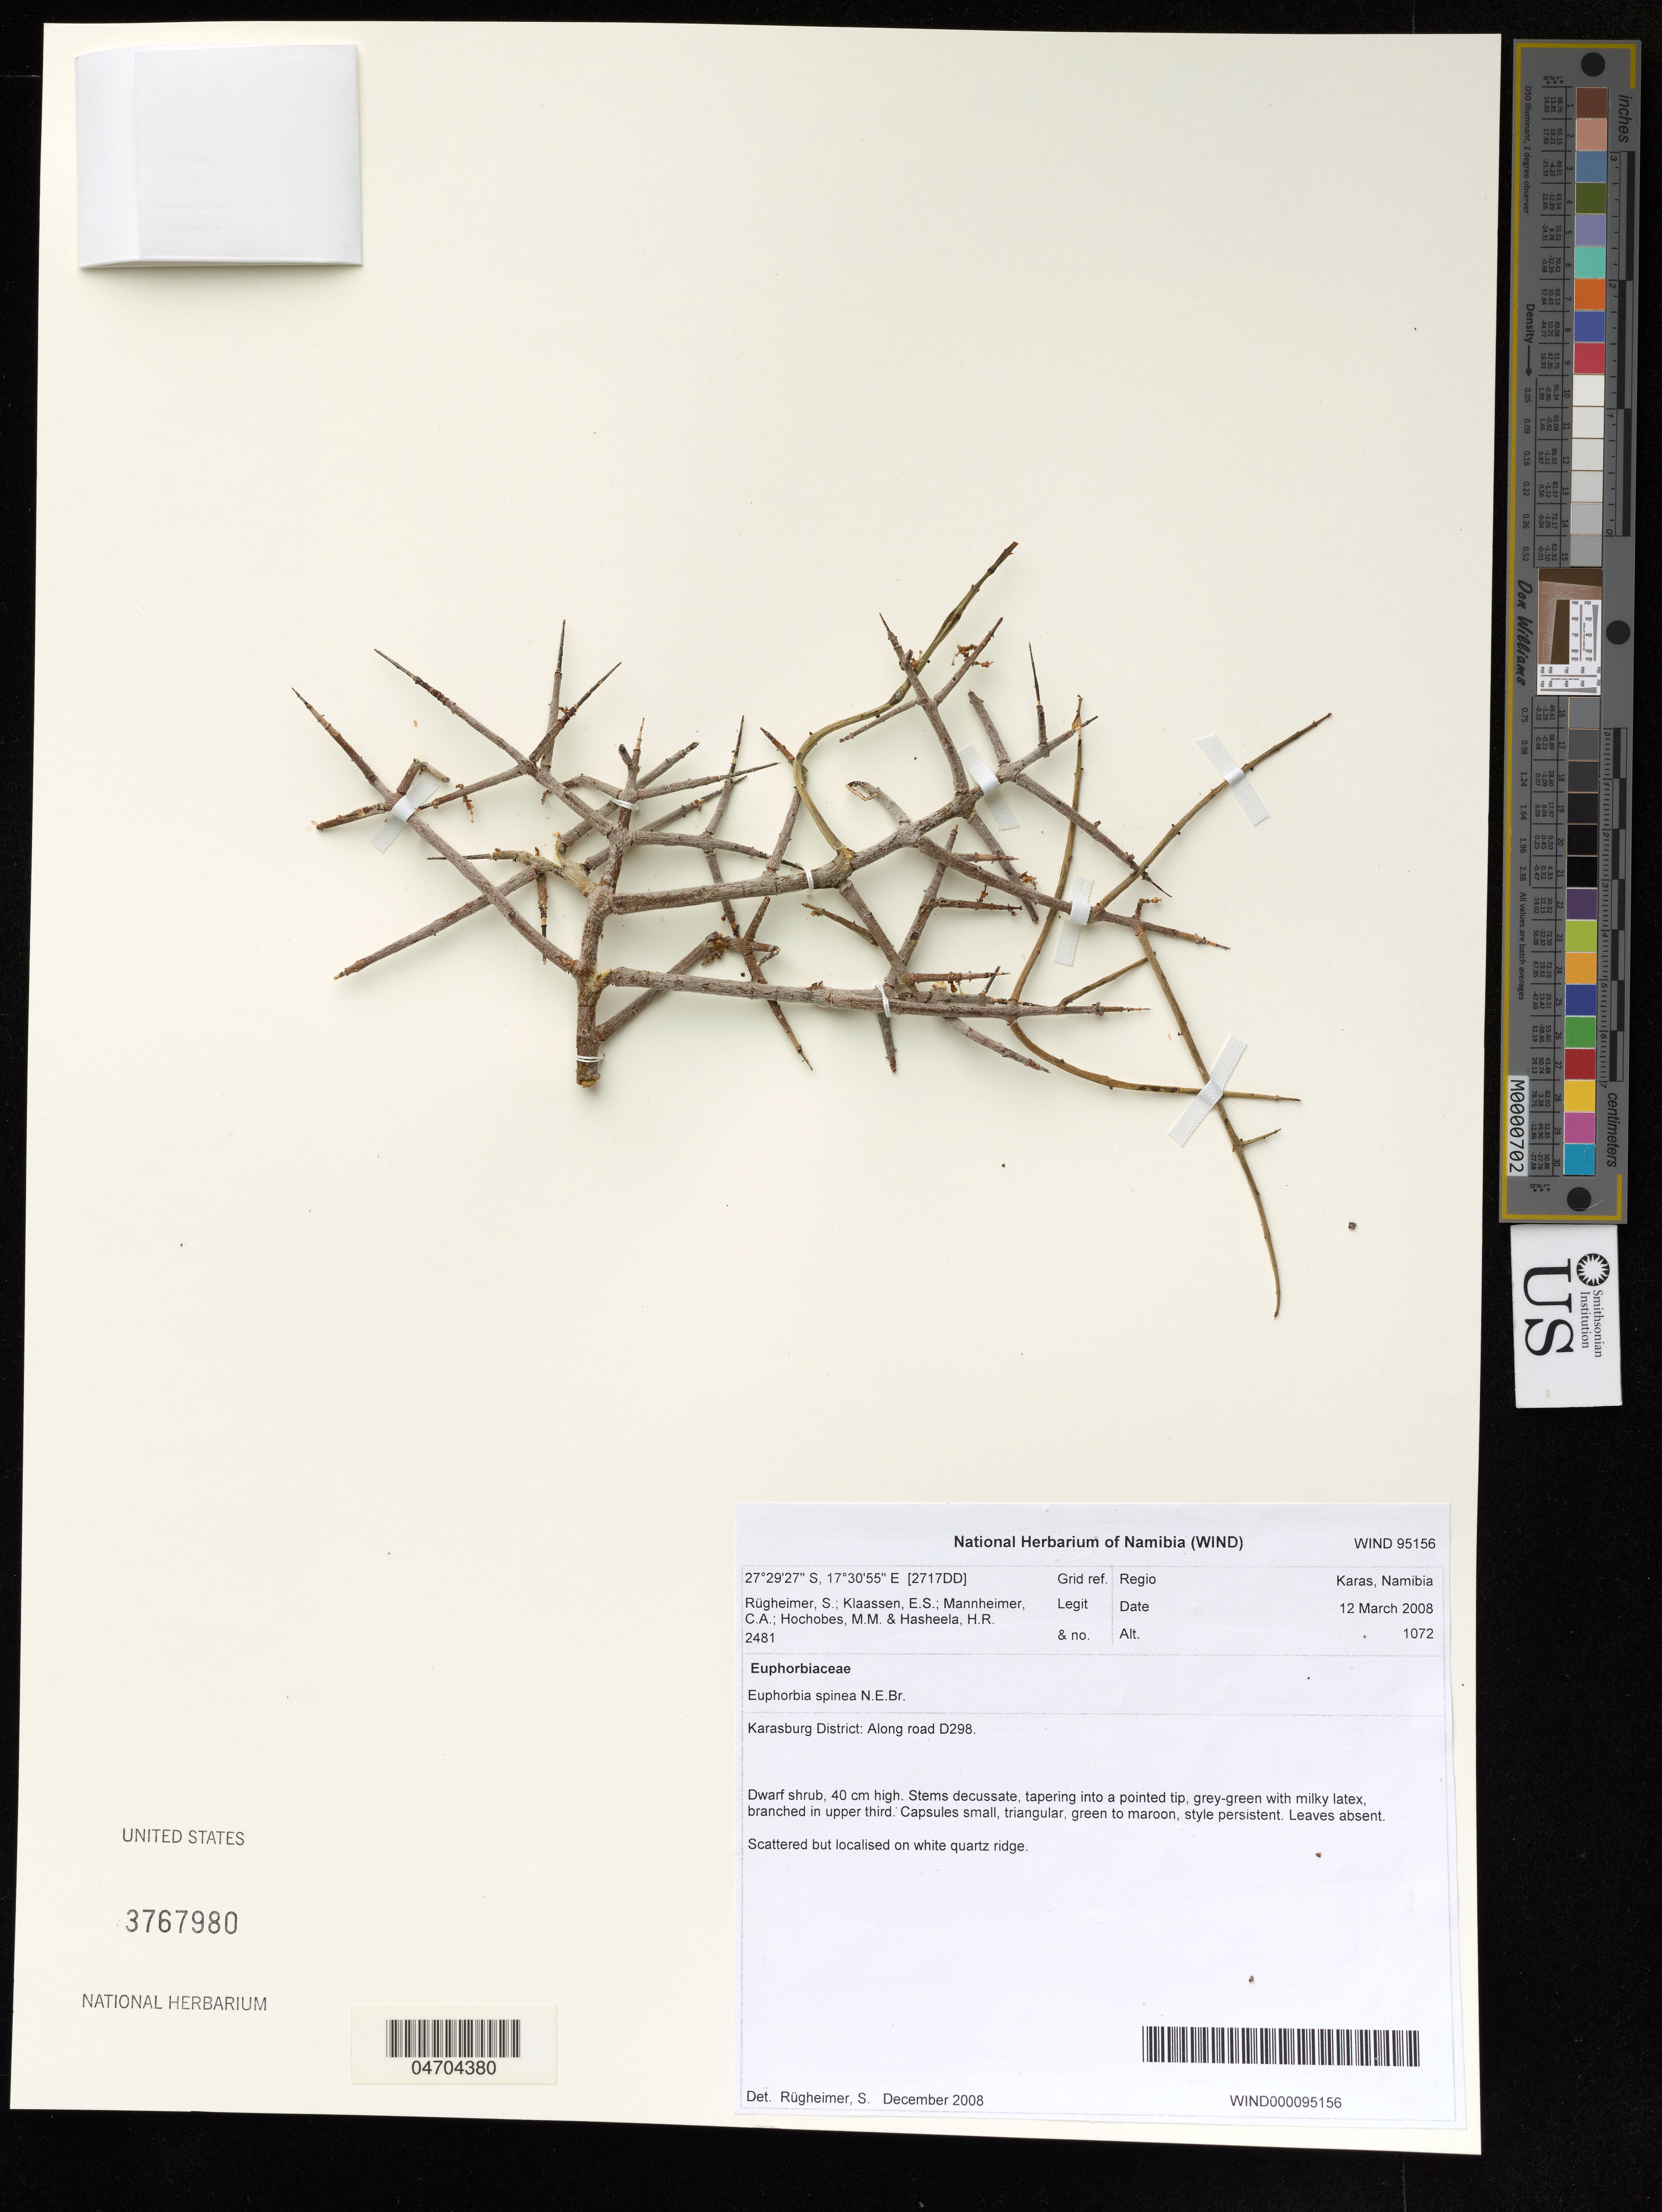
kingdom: Plantae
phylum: Tracheophyta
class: Magnoliopsida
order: Malpighiales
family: Euphorbiaceae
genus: Euphorbia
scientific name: Euphorbia spinea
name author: N.E. Br.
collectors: S. Rugheimer, E. S. Klaassen, M. Hochobes & M. Hochobes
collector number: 2481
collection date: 2008-03-12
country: Namibia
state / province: Karas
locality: Karasburg District: Along road D298.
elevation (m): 1072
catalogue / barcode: US 3767980